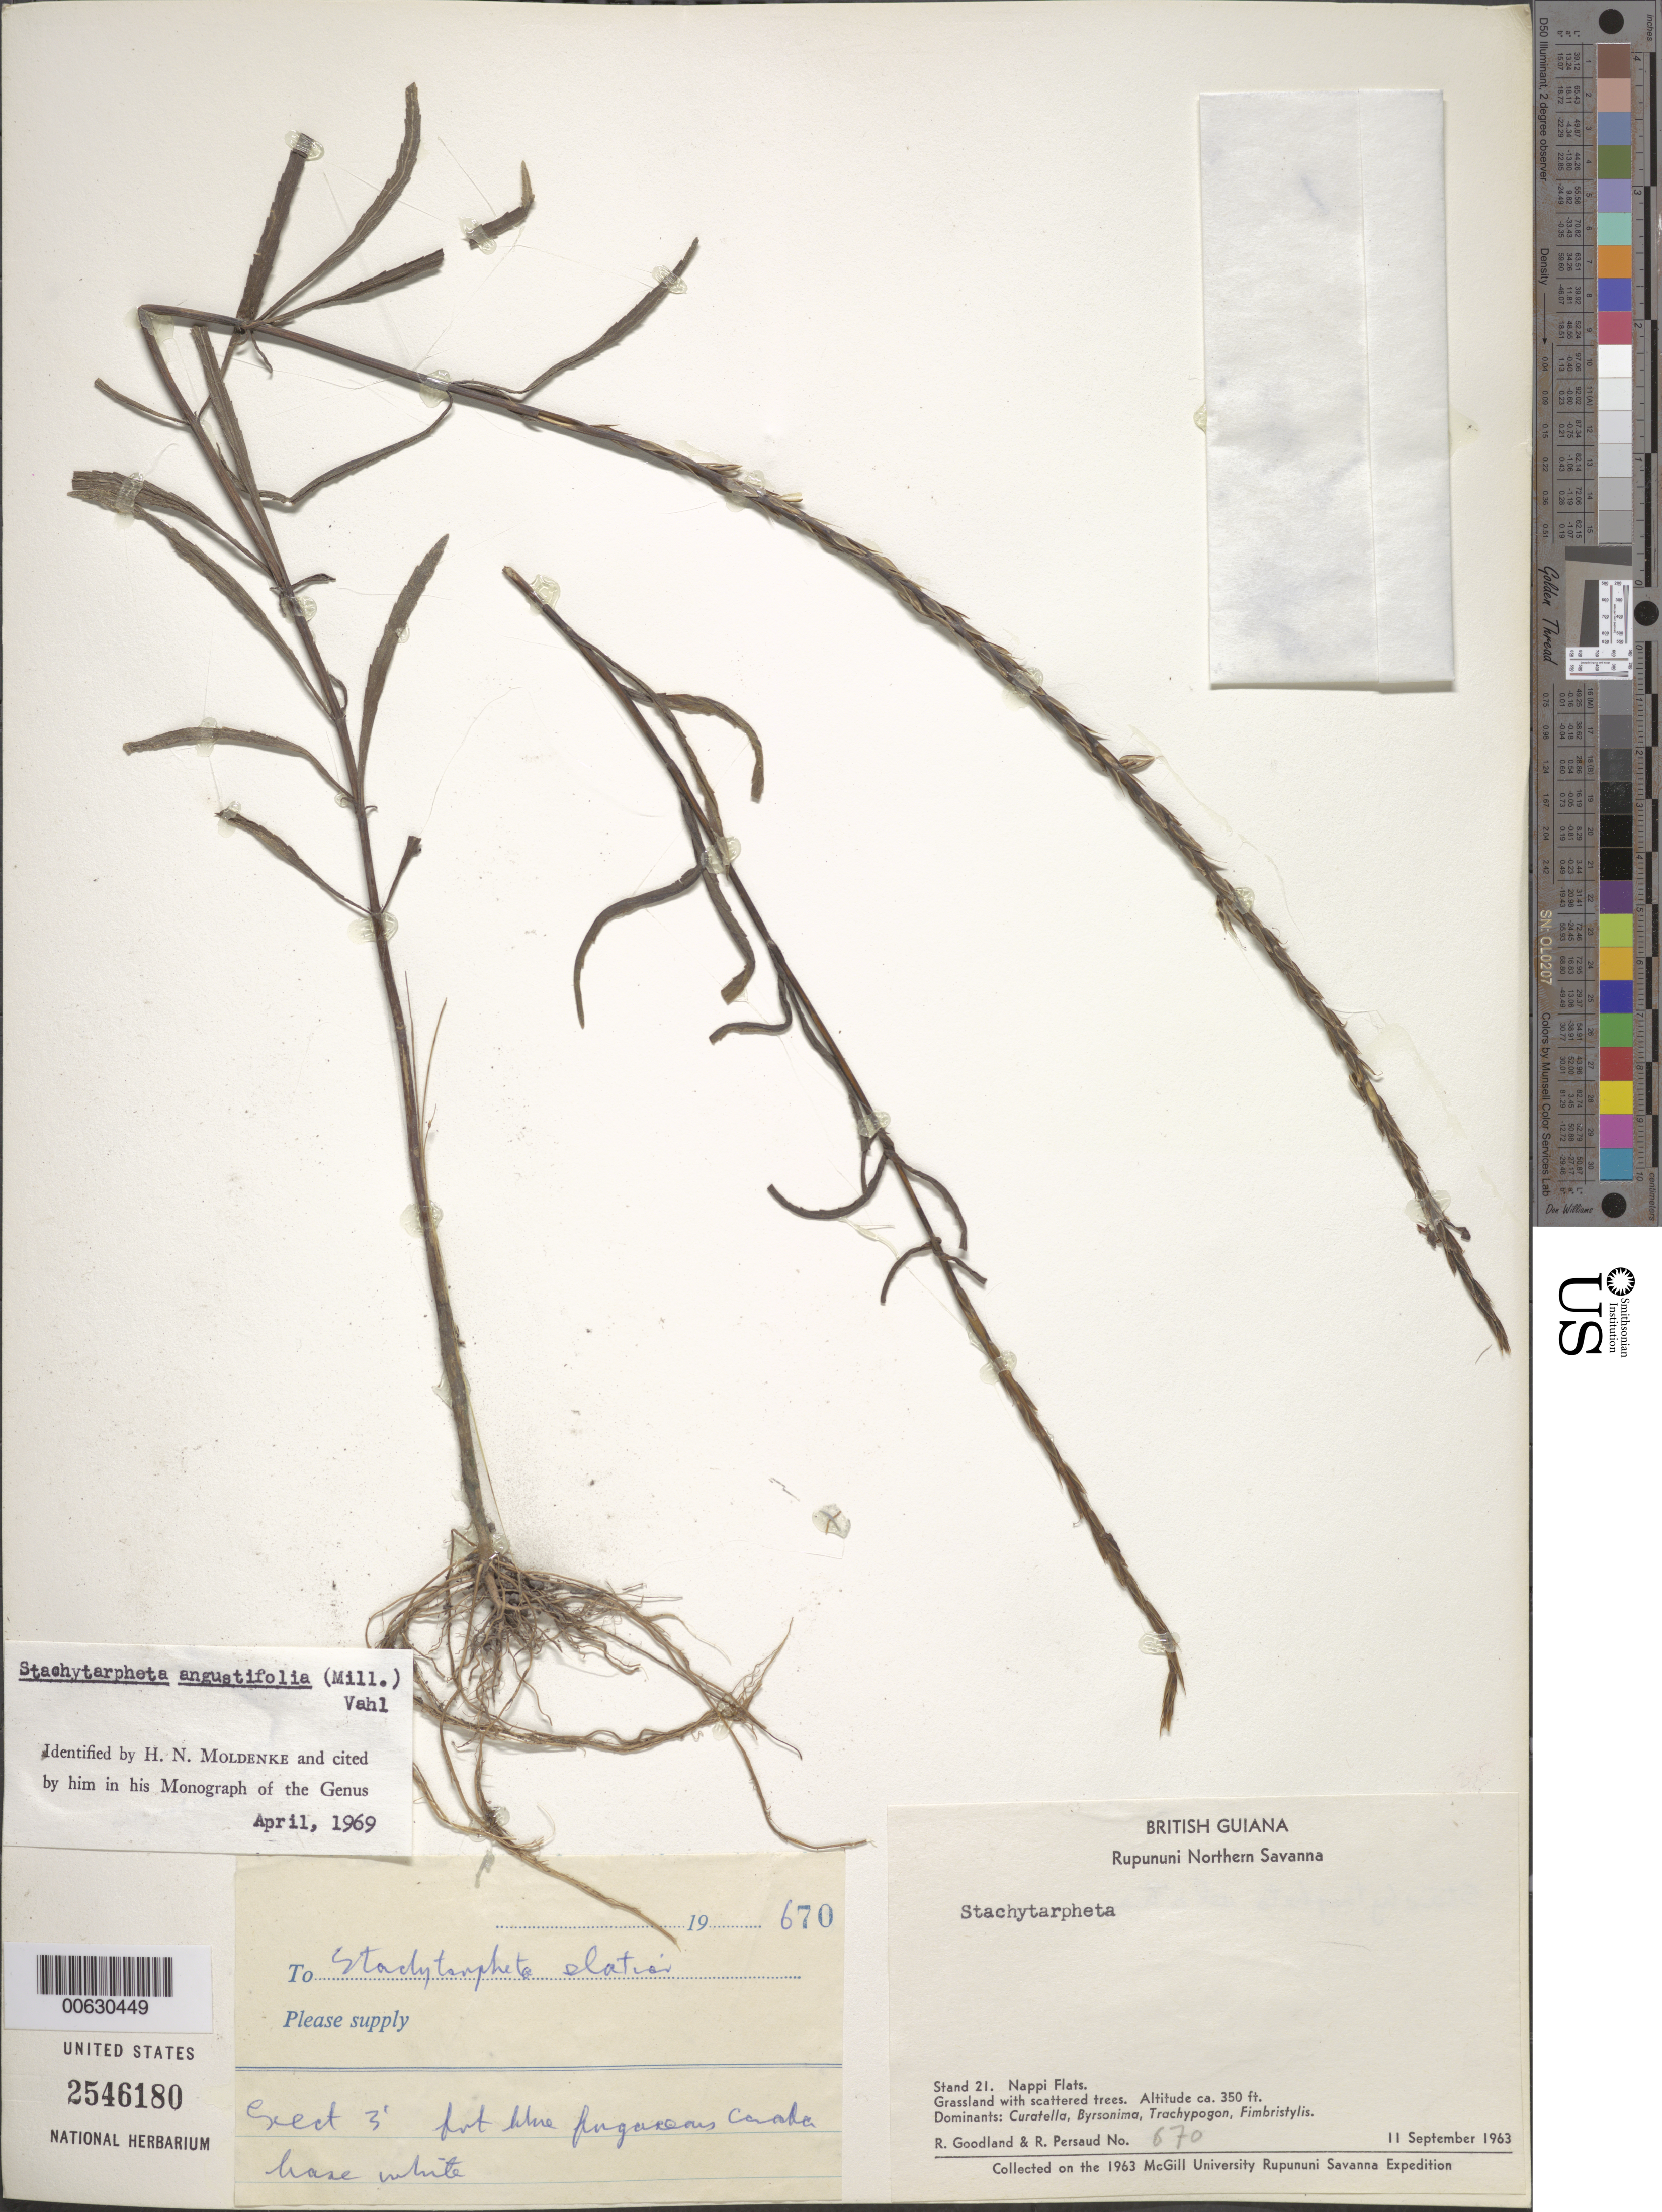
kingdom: Plantae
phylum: Tracheophyta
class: Magnoliopsida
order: Lamiales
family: Verbenaceae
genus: Stachytarpheta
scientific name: Stachytarpheta angustifolia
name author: (Mill.) Vahl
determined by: Moldenke, H. N.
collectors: R. Goodland & R. Persaud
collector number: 670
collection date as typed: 11-Sep-63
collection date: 1963-09-11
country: Guyana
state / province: U. Takutu-U. Essequibo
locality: Rupununi Northern Savanna, Nappi Flats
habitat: Grassland with scattered trees. Dominants: Curatella, Byrsonima, Trachypogon, Fimbristylis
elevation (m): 107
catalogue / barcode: US 2546180